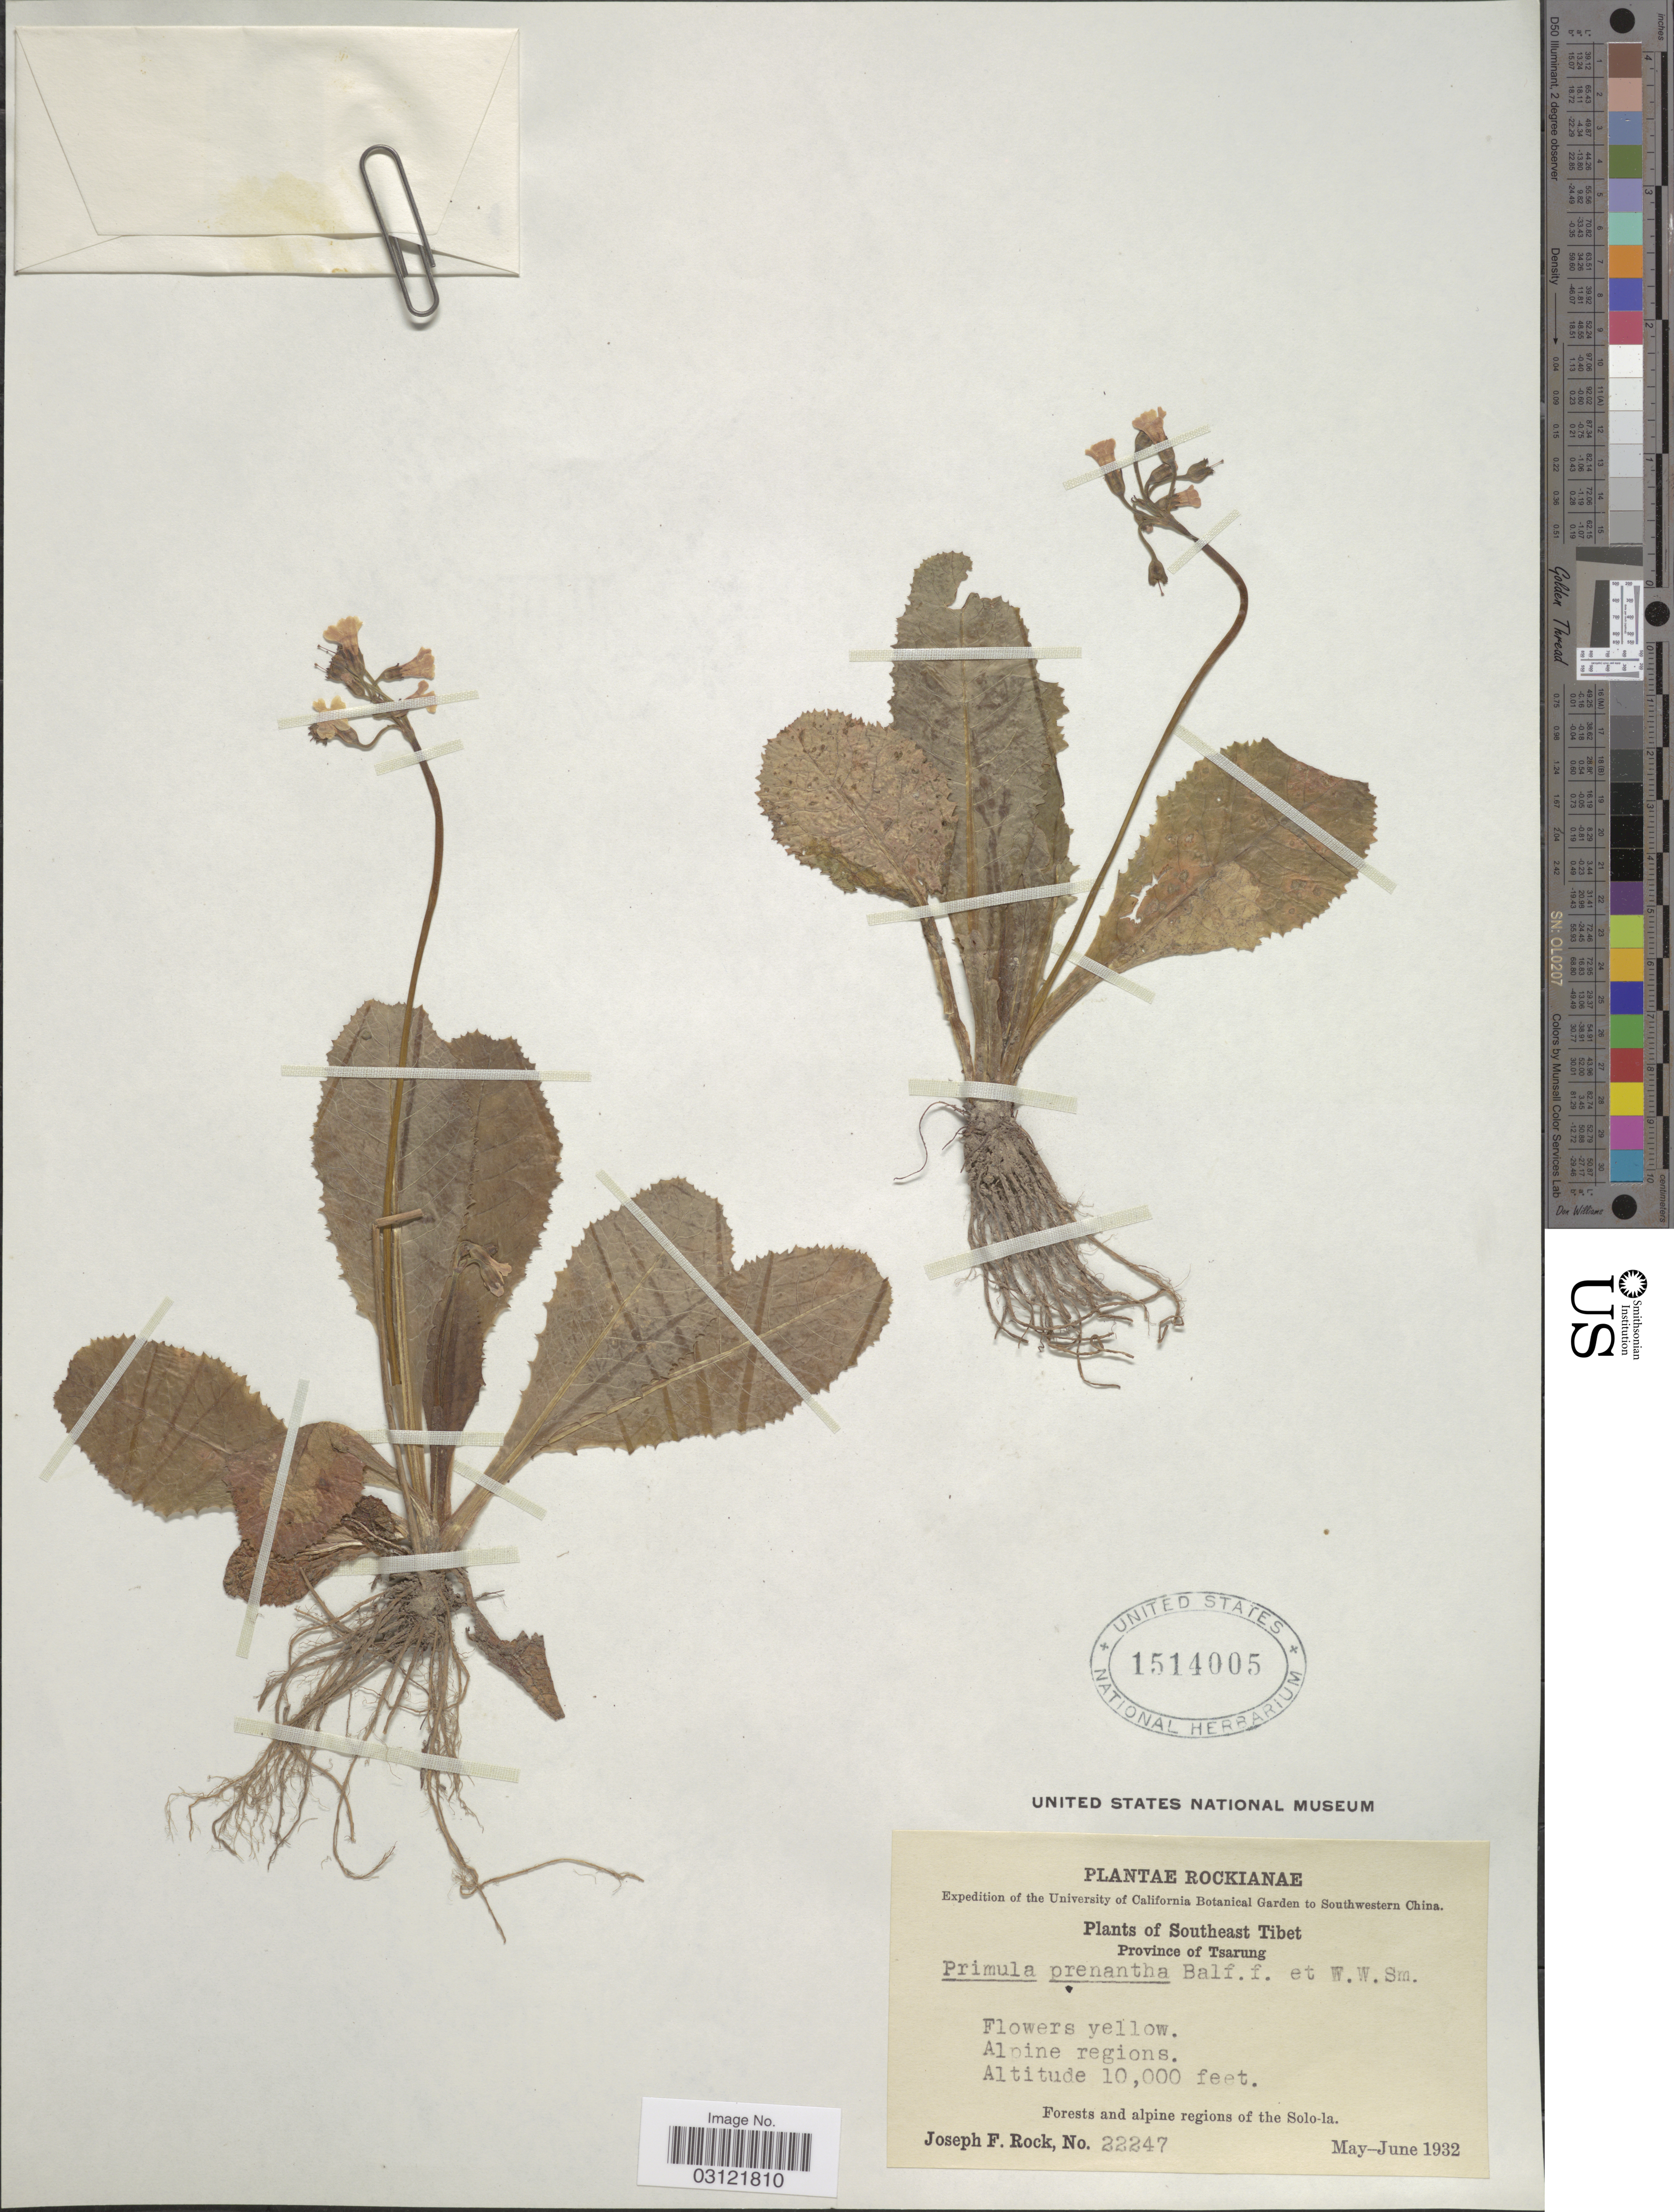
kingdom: Plantae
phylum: Tracheophyta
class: Magnoliopsida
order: Ericales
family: Primulaceae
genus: Primula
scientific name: Primula prenantha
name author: Balf. f. & W.W. Sm.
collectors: J. F. Rock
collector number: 22247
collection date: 1932-05/1932-06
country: China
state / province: Xizang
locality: Southeast Tibet. Province of Tsarung. Forests and alpine regions of the Solo-la.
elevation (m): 3048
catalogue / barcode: US 1514005